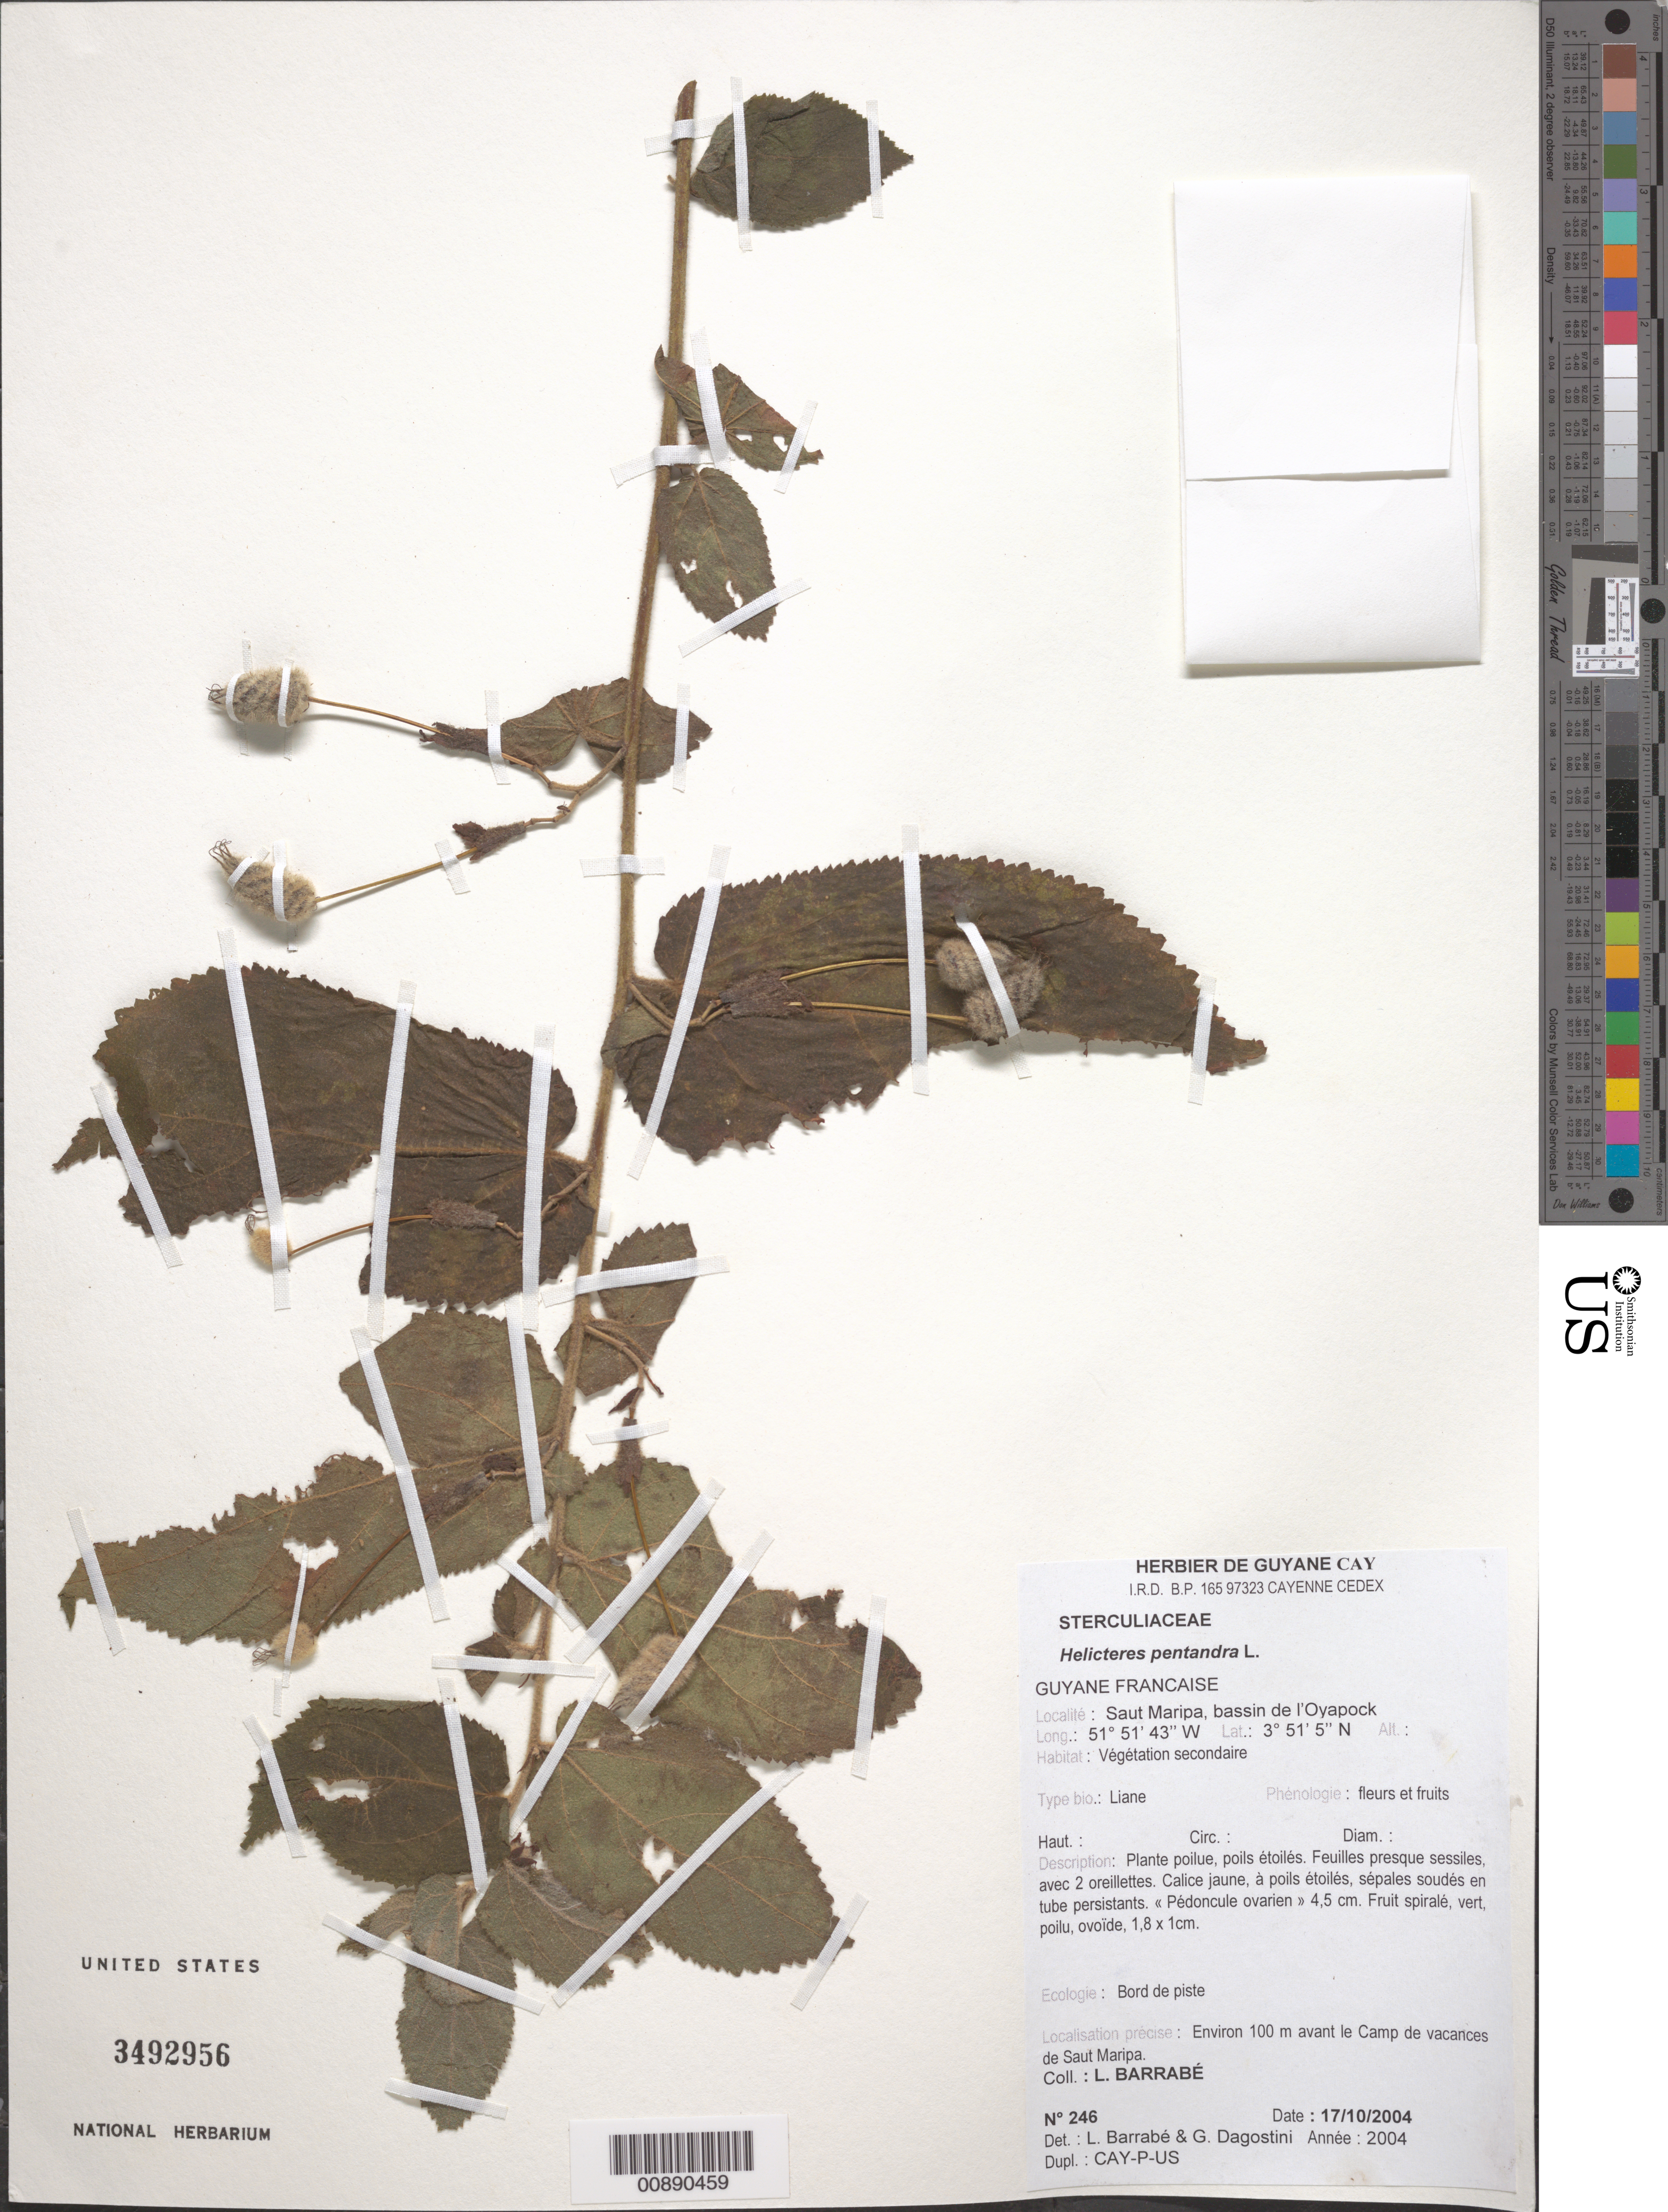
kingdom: Plantae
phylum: Tracheophyta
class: Magnoliopsida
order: Malvales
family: Malvaceae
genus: Helicteres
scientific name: Helicteres pentandra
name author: L.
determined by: Barrabé, L.; Dagostini, G.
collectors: L. Barrabé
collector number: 246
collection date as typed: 17-Oct-04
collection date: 2004-10-17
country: French Guiana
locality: Saut Maripa, bassin de l'Oyapock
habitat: Végétation secondaire, bord de piste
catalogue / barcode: US 3492956